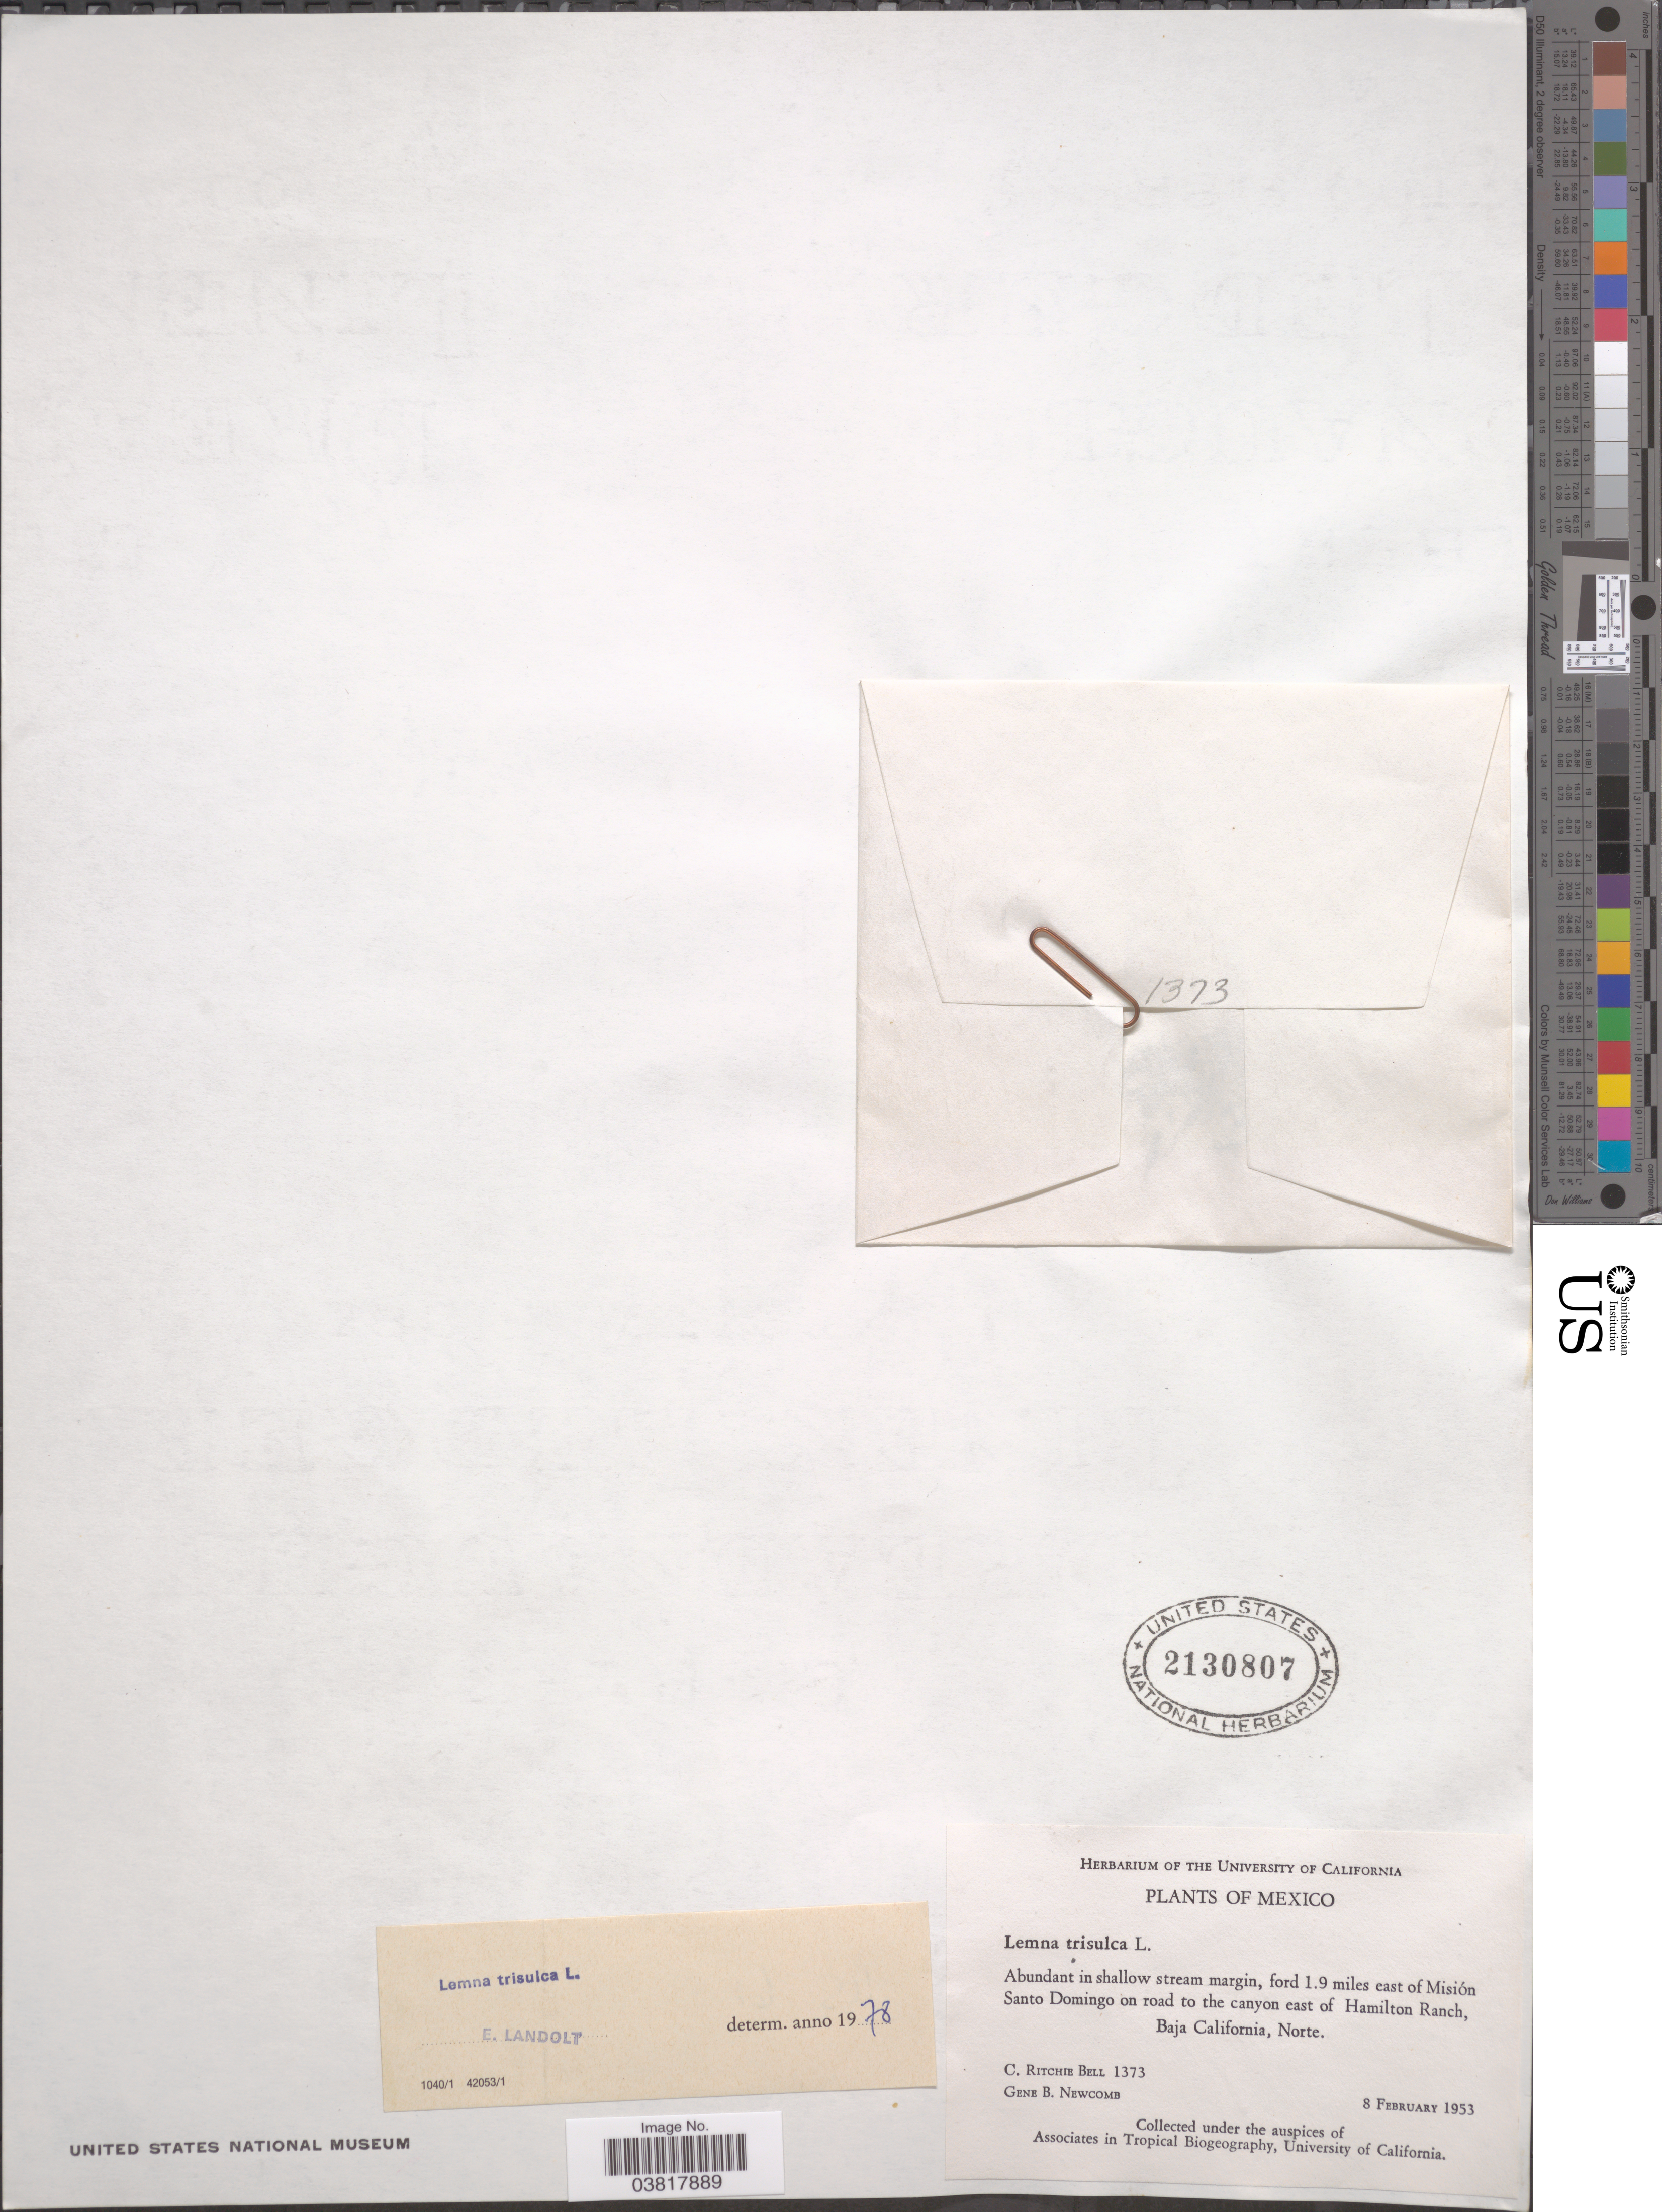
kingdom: Plantae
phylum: Tracheophyta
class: Liliopsida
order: Alismatales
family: Araceae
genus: Lemna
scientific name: Lemna trisulca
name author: L.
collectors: C. R. Bell & G. B. Newcomb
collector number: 1373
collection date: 1953-02-08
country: Mexico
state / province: Baja California Norte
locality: Ford 1.9 miles east of Misión Santo Domingo on road to the canyon east of Hamilton Ranch.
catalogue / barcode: US 2130807